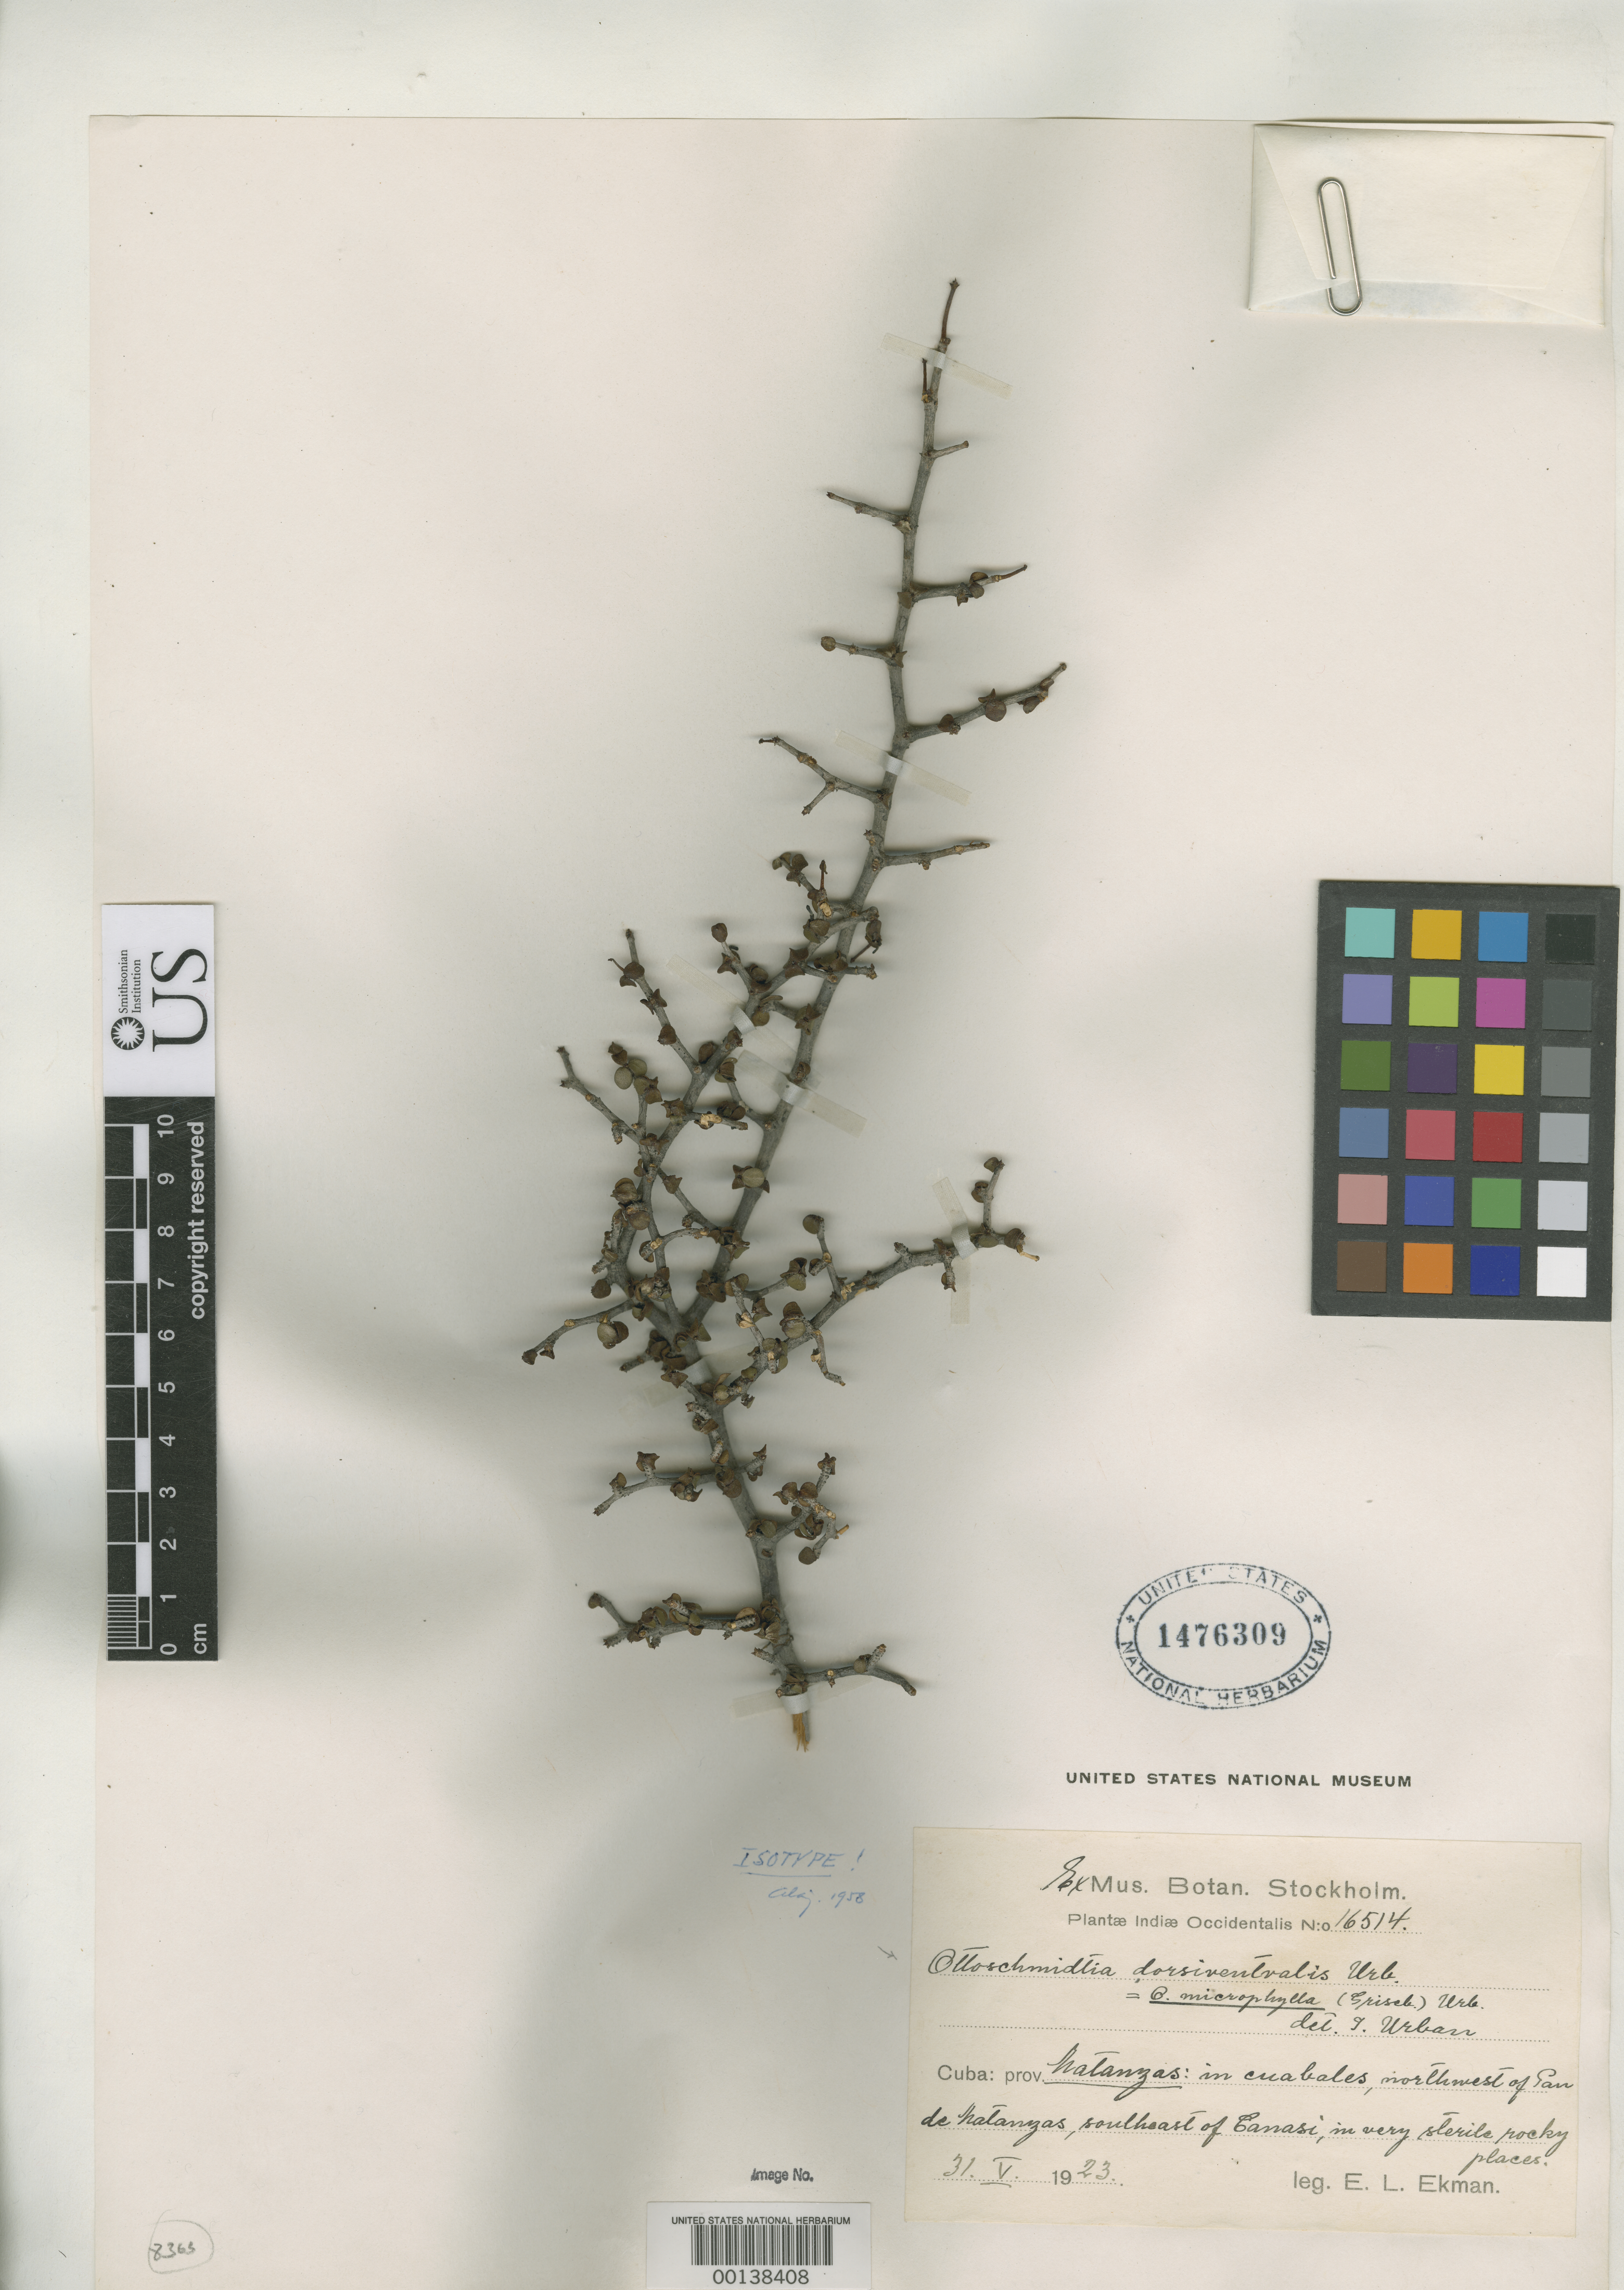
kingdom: Plantae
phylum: Tracheophyta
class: Magnoliopsida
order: Gentianales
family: Rubiaceae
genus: Ottoschmidtia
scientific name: Ottoschmidtia dorsiventralis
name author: Urb.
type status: Isosyntype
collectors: E. L. Ekman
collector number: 16514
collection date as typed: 31 May 1923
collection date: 1923-05-31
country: Cuba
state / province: Matanzas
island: Greater Antilles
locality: Cuabales, NW of San de Matanzas, SE of Canasi.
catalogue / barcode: US 1476309